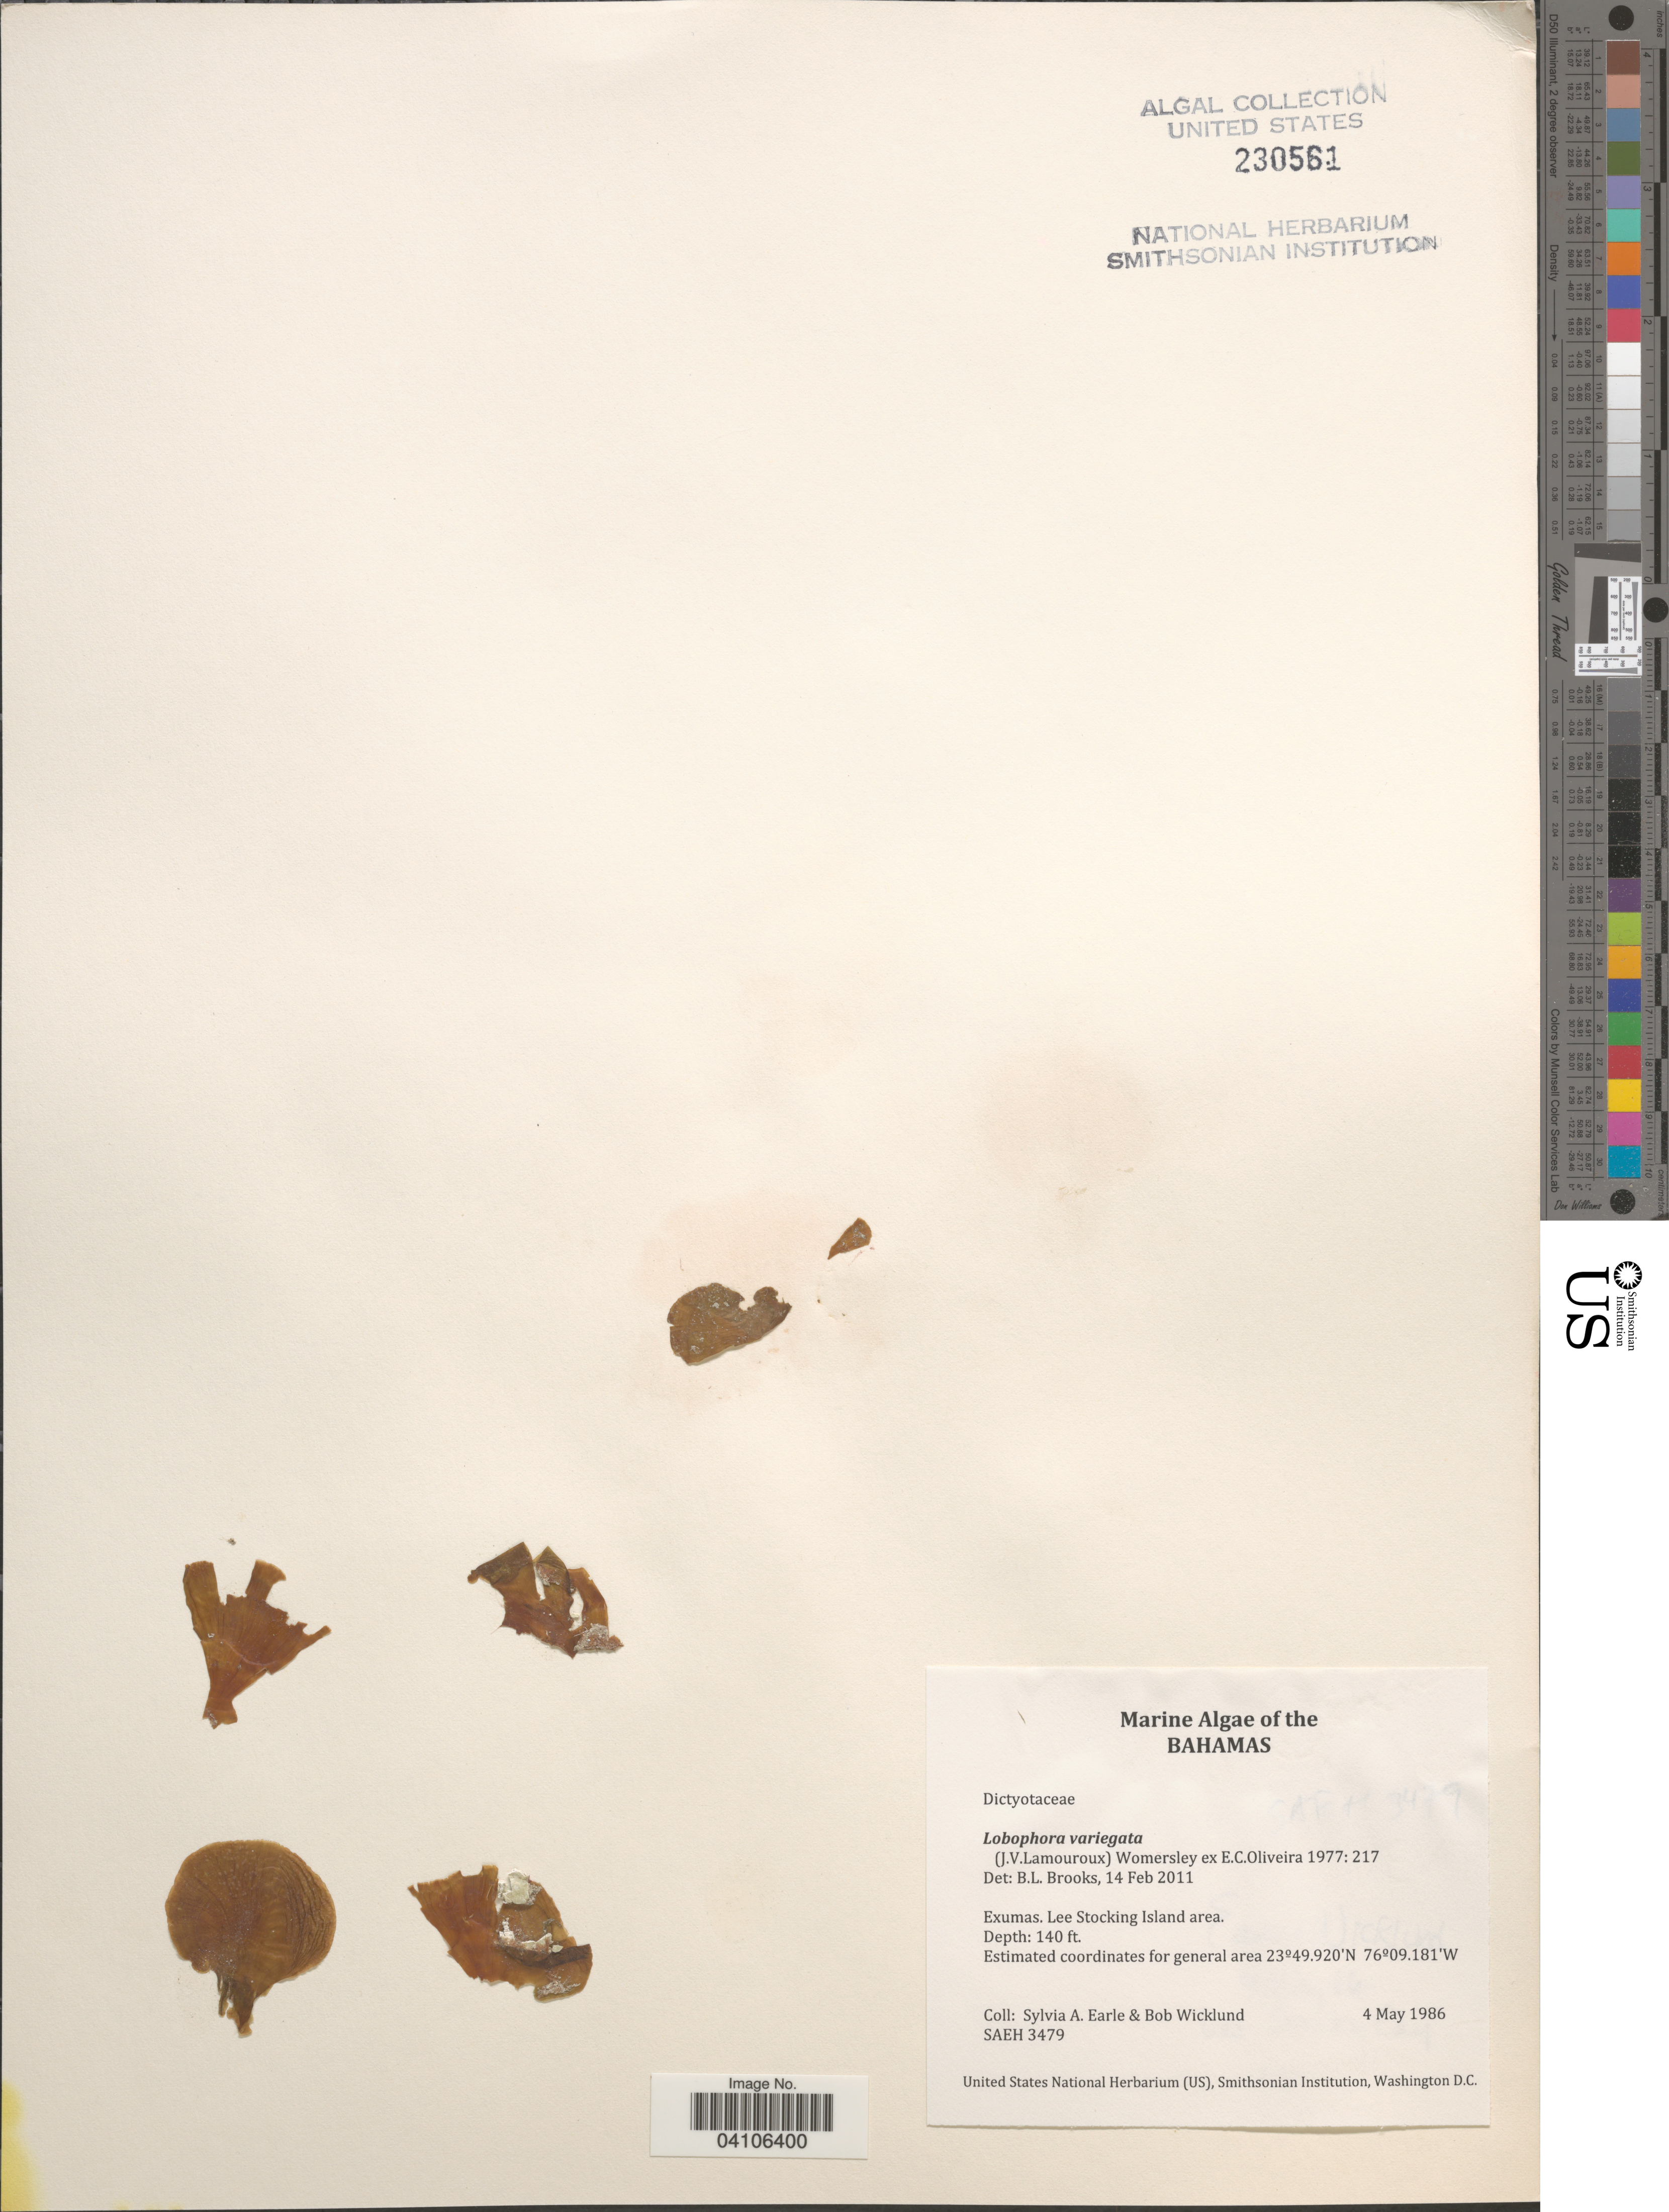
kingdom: Chromista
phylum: Ochrophyta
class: Phaeophyceae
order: Dictyotales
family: Dictyotaceae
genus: Lobophora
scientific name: Lobophora variegata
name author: (J.V.Lamouroux) Womersley & E.C. Oliveira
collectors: S. A. Earle & B. Wicklund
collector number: SAEH3479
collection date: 1986-05-04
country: Bahamas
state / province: Exuma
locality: Exumas. Lee Stocking Island area.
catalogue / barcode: US 230561